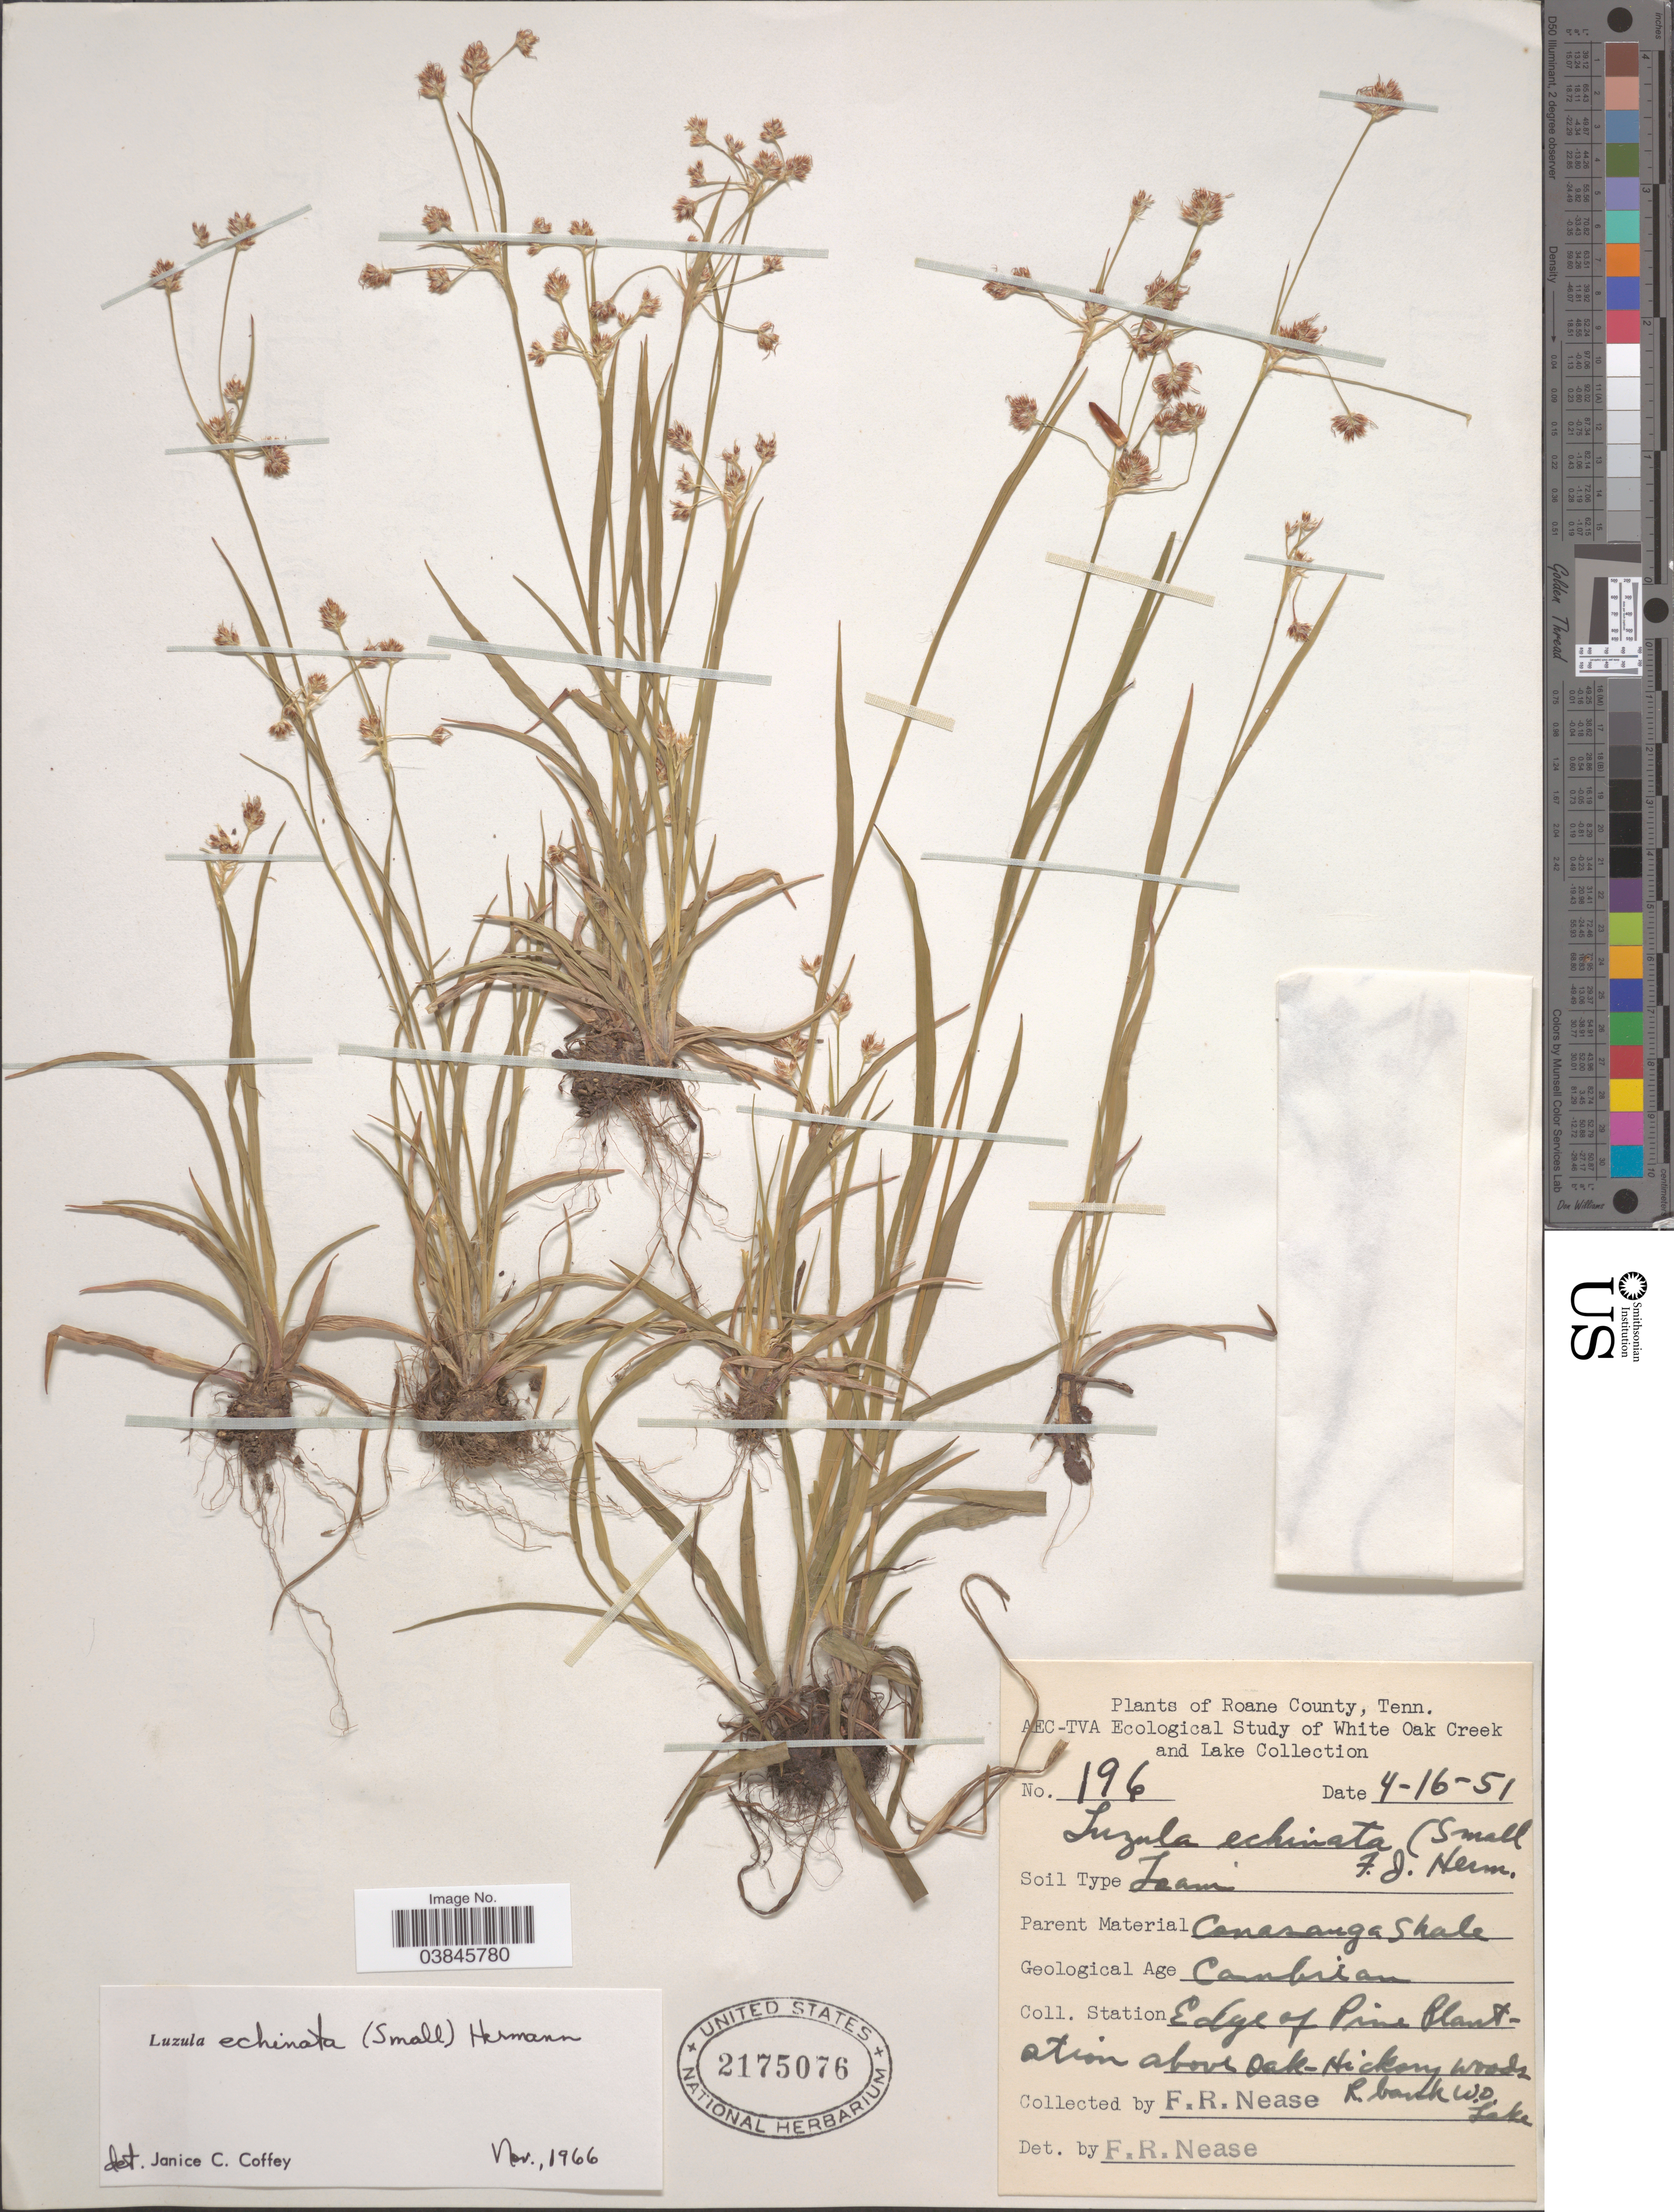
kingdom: Plantae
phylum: Tracheophyta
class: Liliopsida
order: Poales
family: Juncaceae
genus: Luzula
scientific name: Luzula echinata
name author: (Small) F.J. Herm.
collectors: F. Nease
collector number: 196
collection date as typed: Transcribed d/m/y: 16/4/51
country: United States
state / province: Tennessee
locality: Roane County. Coll. Station. Edge of Pine Plantation above Oak-Hickory woods. R. bank w.o. Lake.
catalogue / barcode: US 2175076